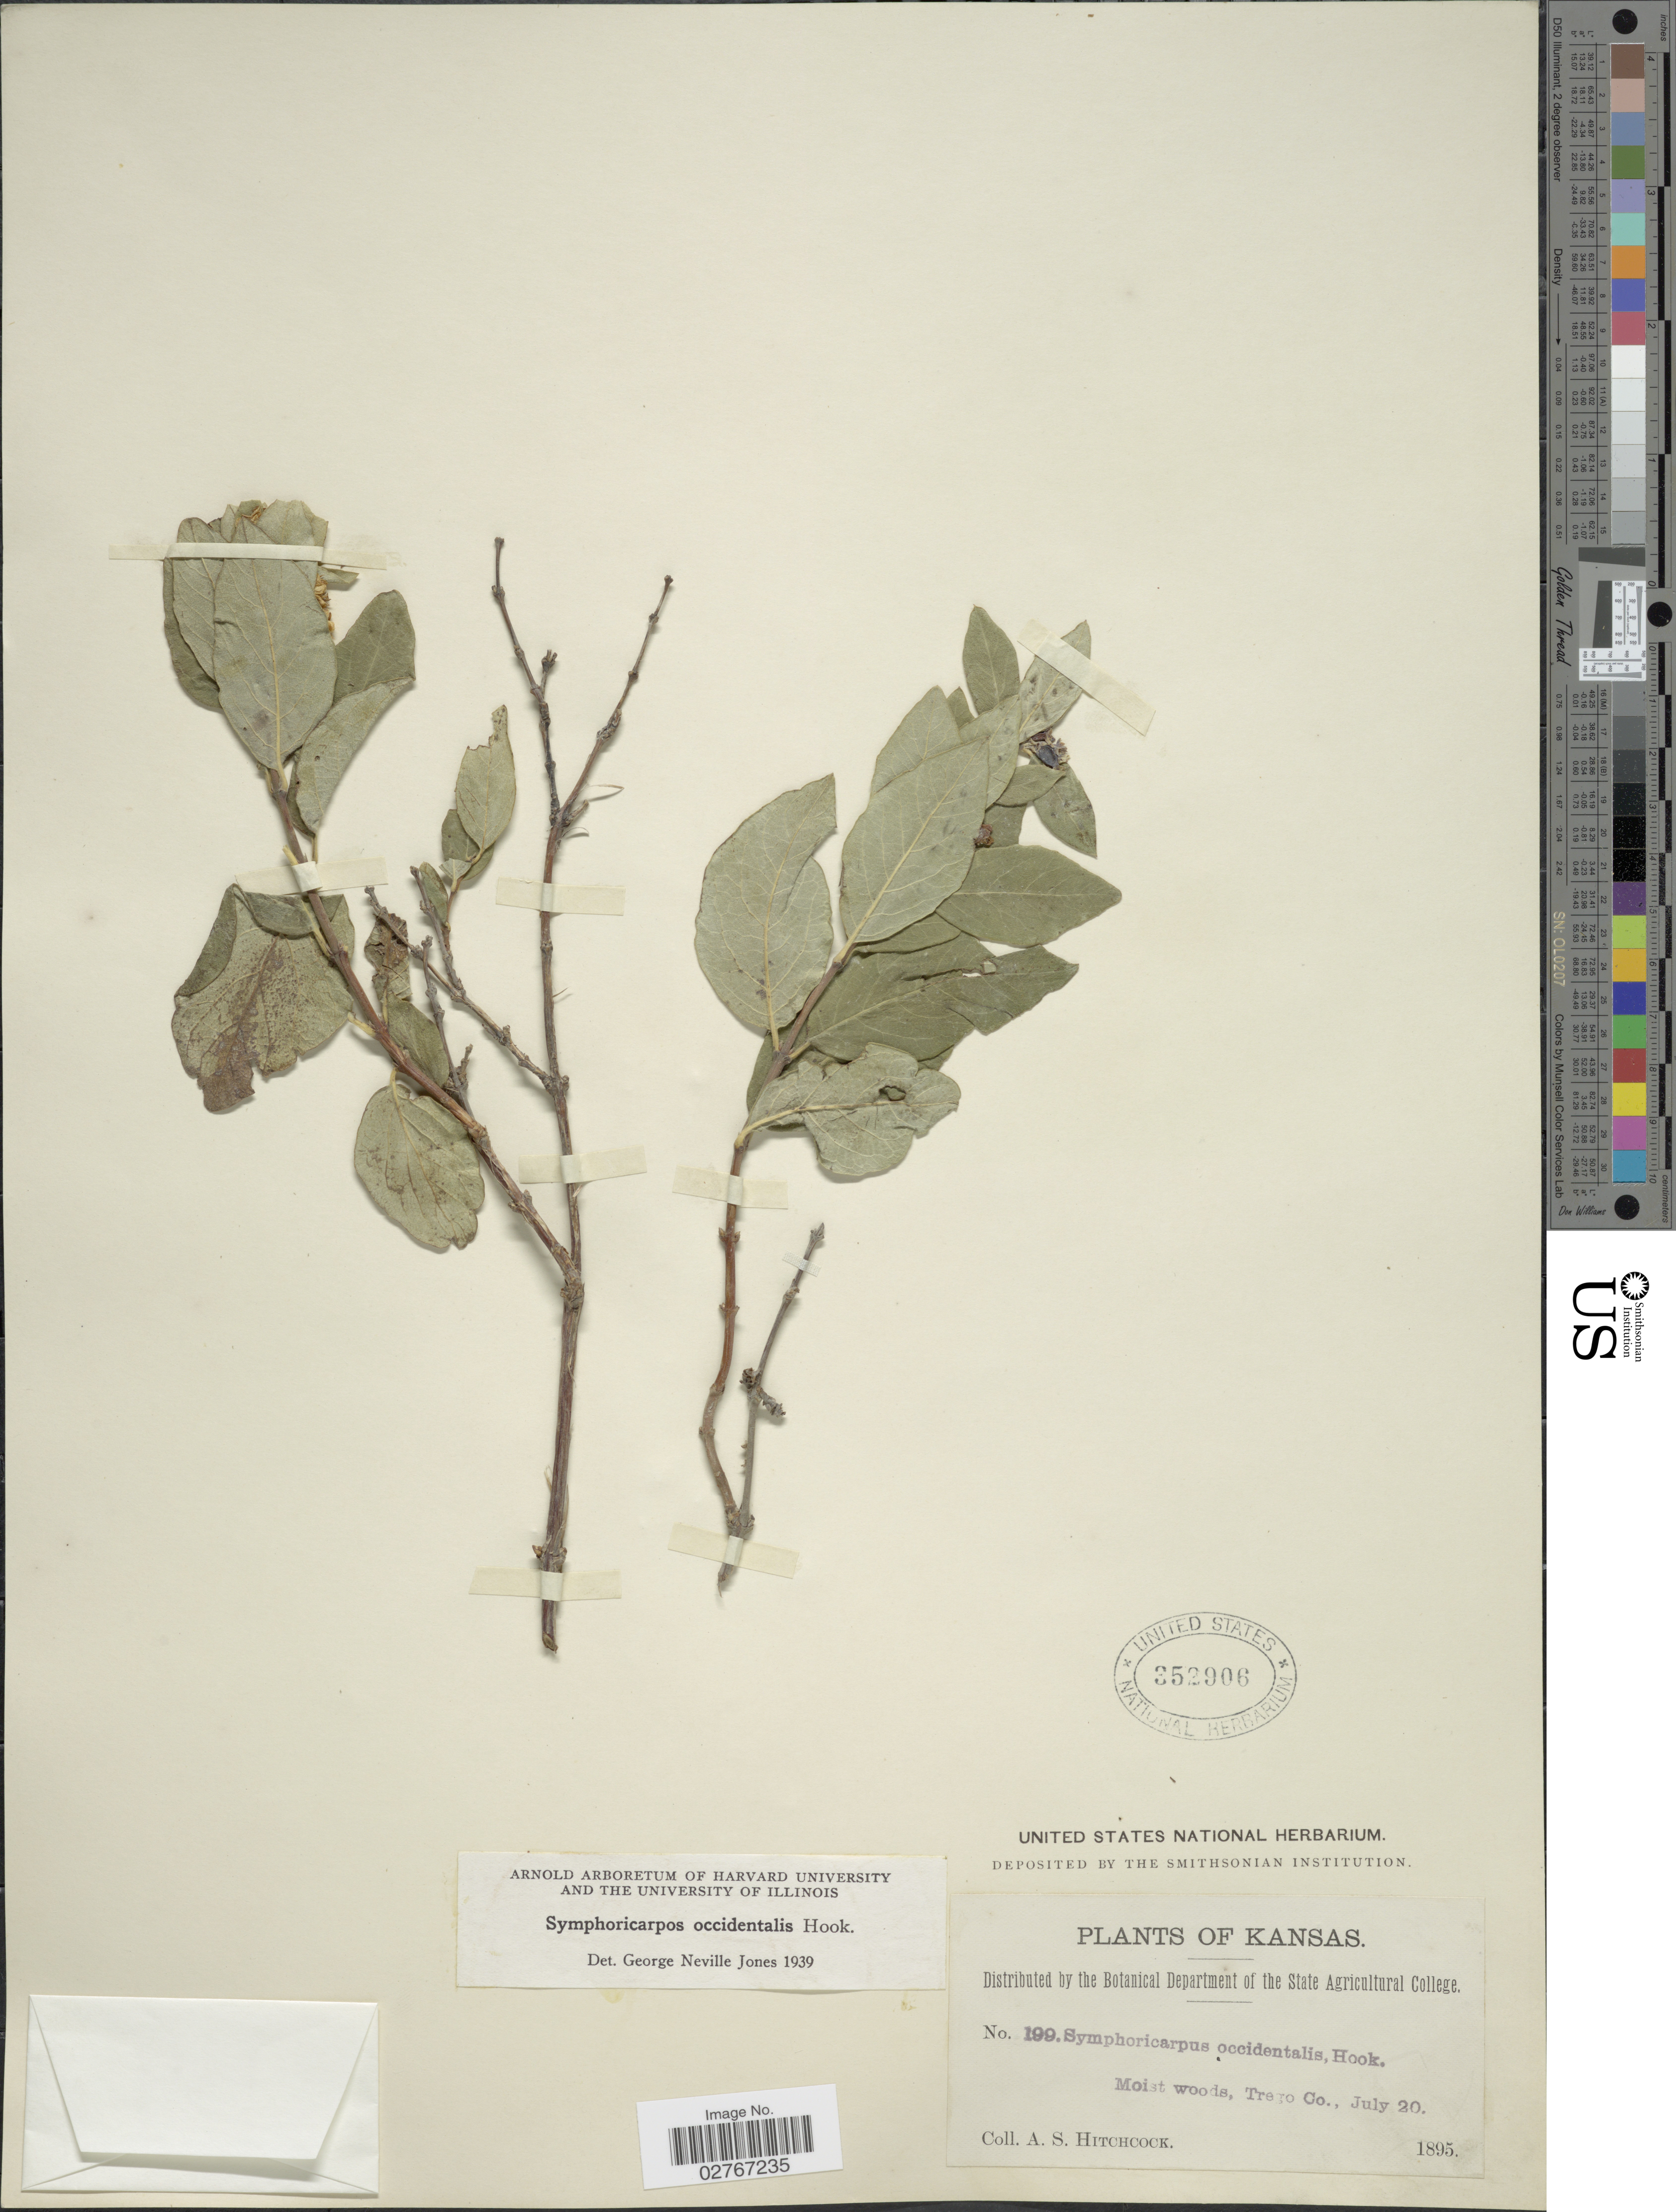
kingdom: Plantae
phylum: Tracheophyta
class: Magnoliopsida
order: Dipsacales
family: Caprifoliaceae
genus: Symphoricarpos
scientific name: Symphoricarpos occidentalis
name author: (R. Br.) Hook.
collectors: A. S. Hitchcock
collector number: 199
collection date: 1895-07-20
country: United States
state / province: Kansas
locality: Moist woods, Trego Co.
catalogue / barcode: US 352906